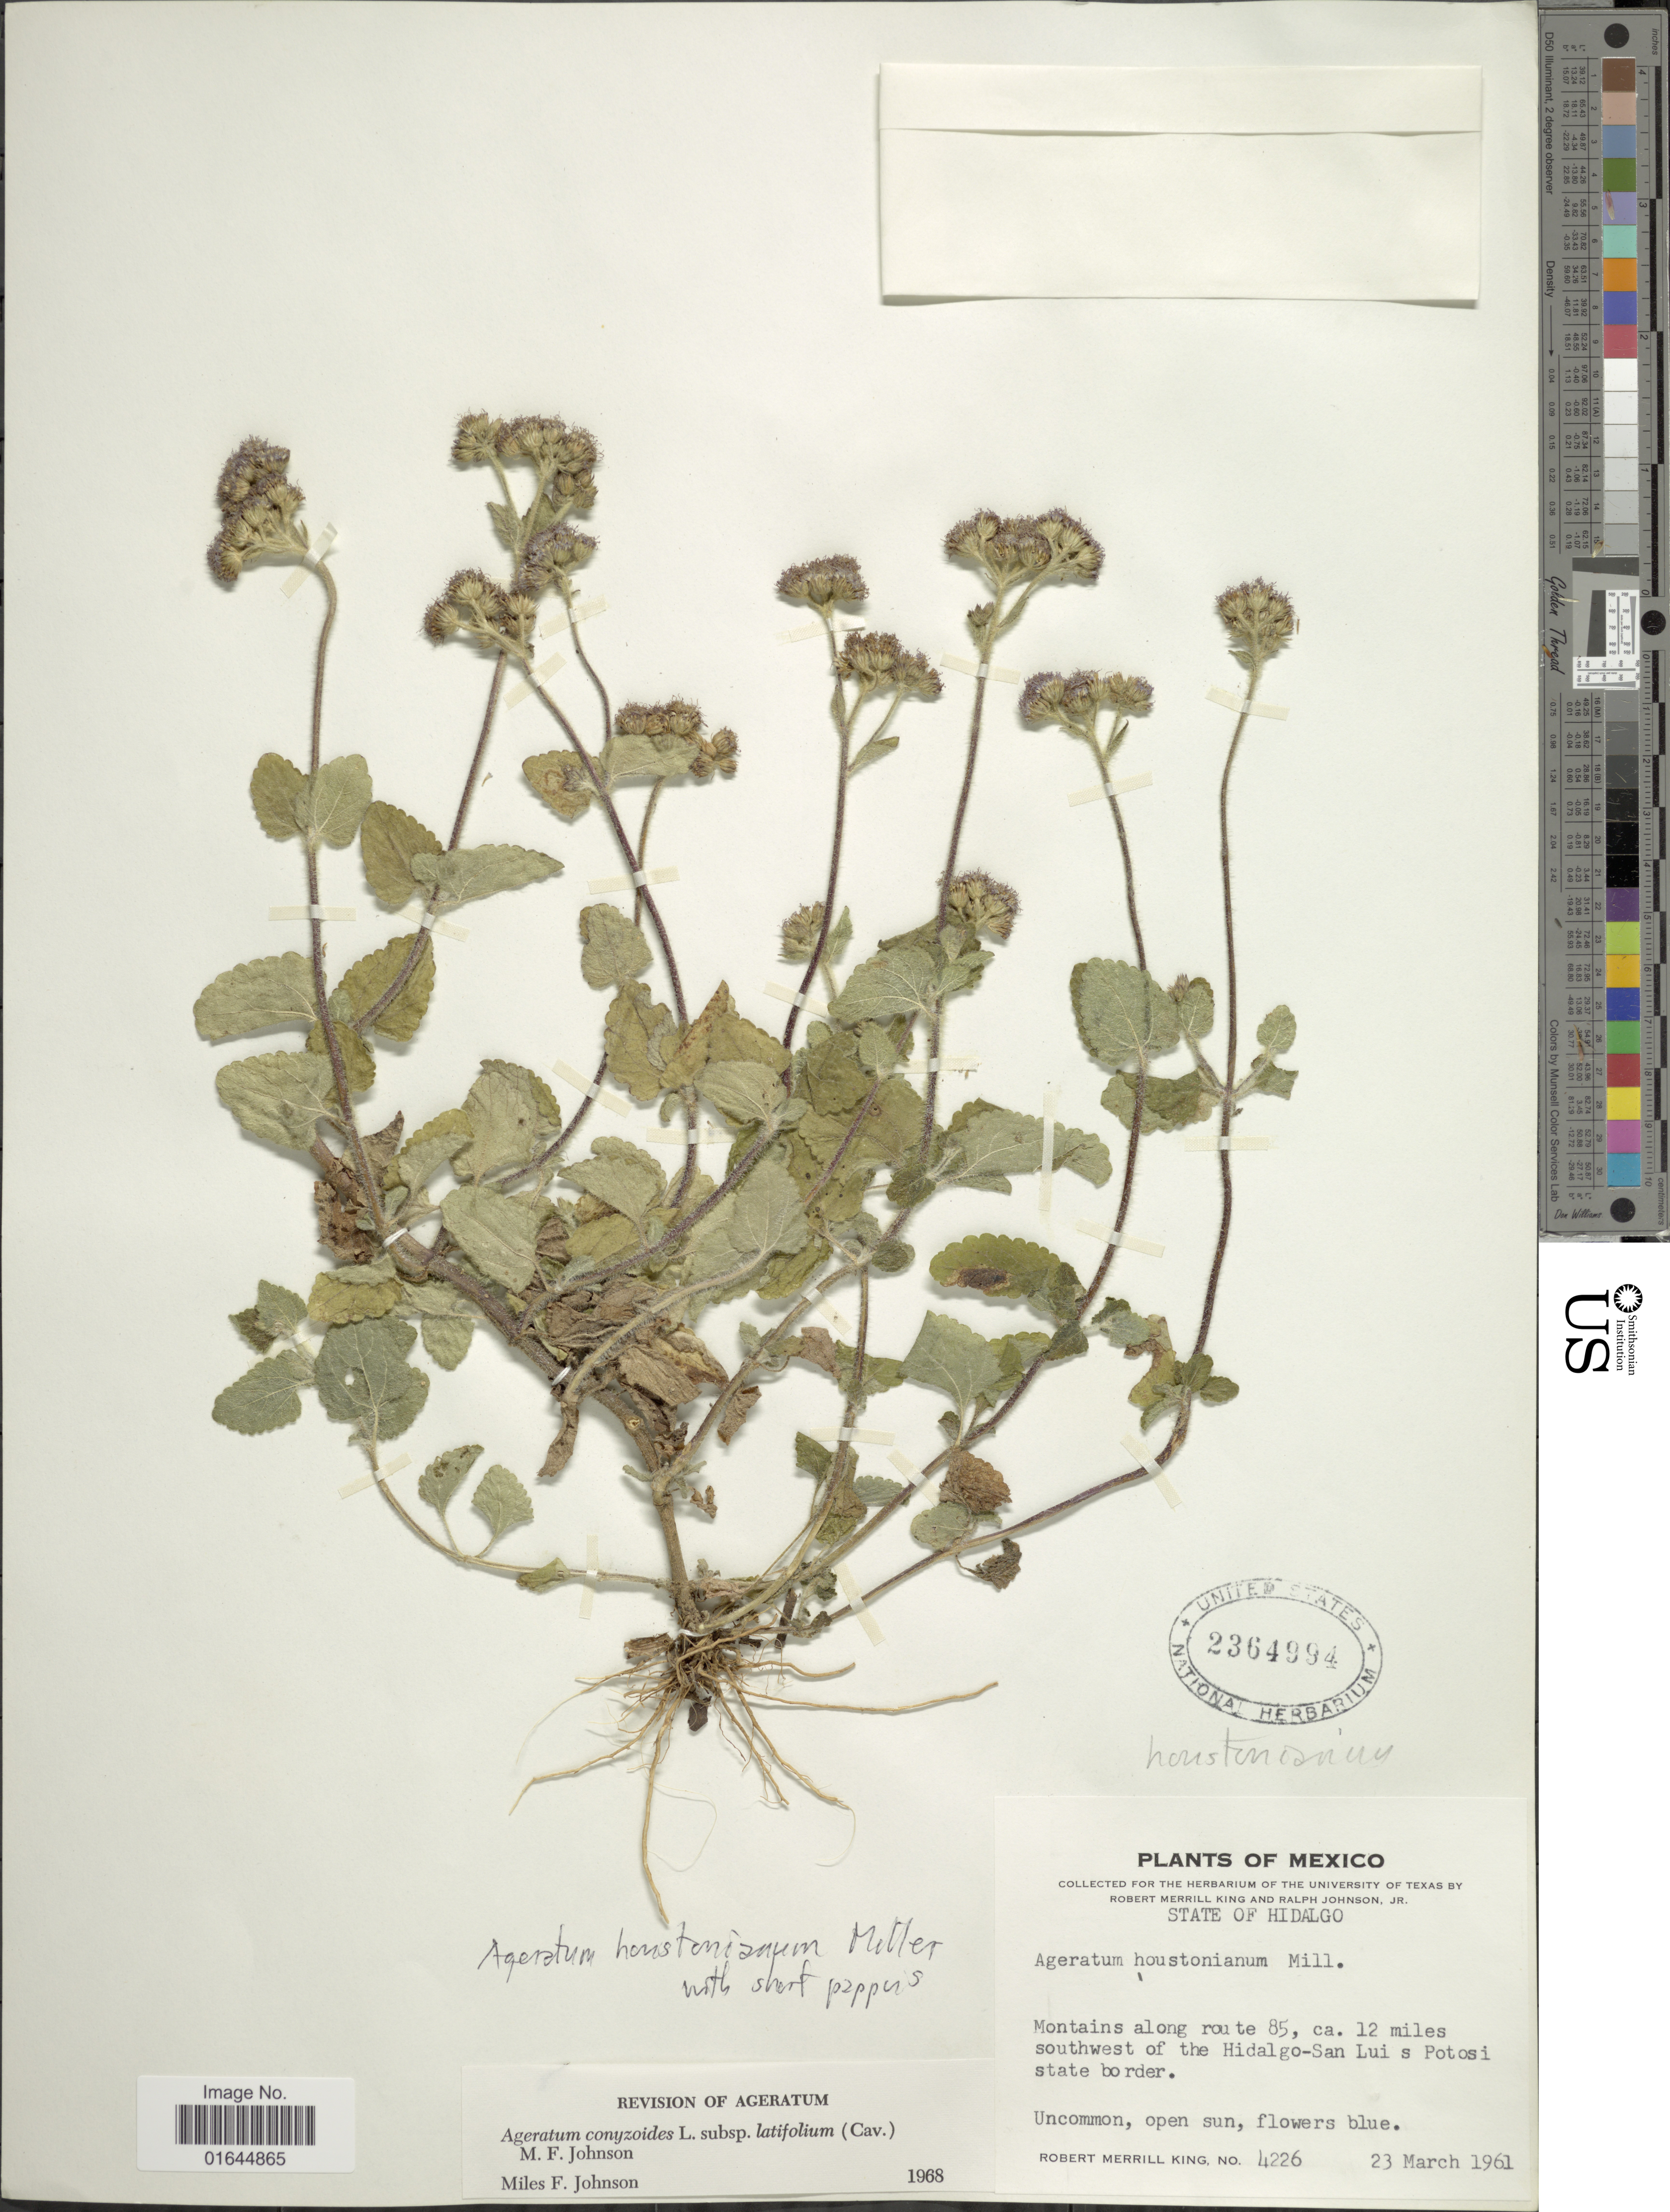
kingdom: Plantae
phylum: Tracheophyta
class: Magnoliopsida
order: Asterales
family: Asteraceae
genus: Ageratum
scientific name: Ageratum houstonianum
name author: Mill.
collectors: R. M. King & R. Johnson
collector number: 4226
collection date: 1961-03-23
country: Mexico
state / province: Hidalgo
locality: Mexico, State of Hidalgo, mountains along route 85, 12 miles southwest of the Hidalgo-San Luis Potosi state border.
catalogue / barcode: US 2364994